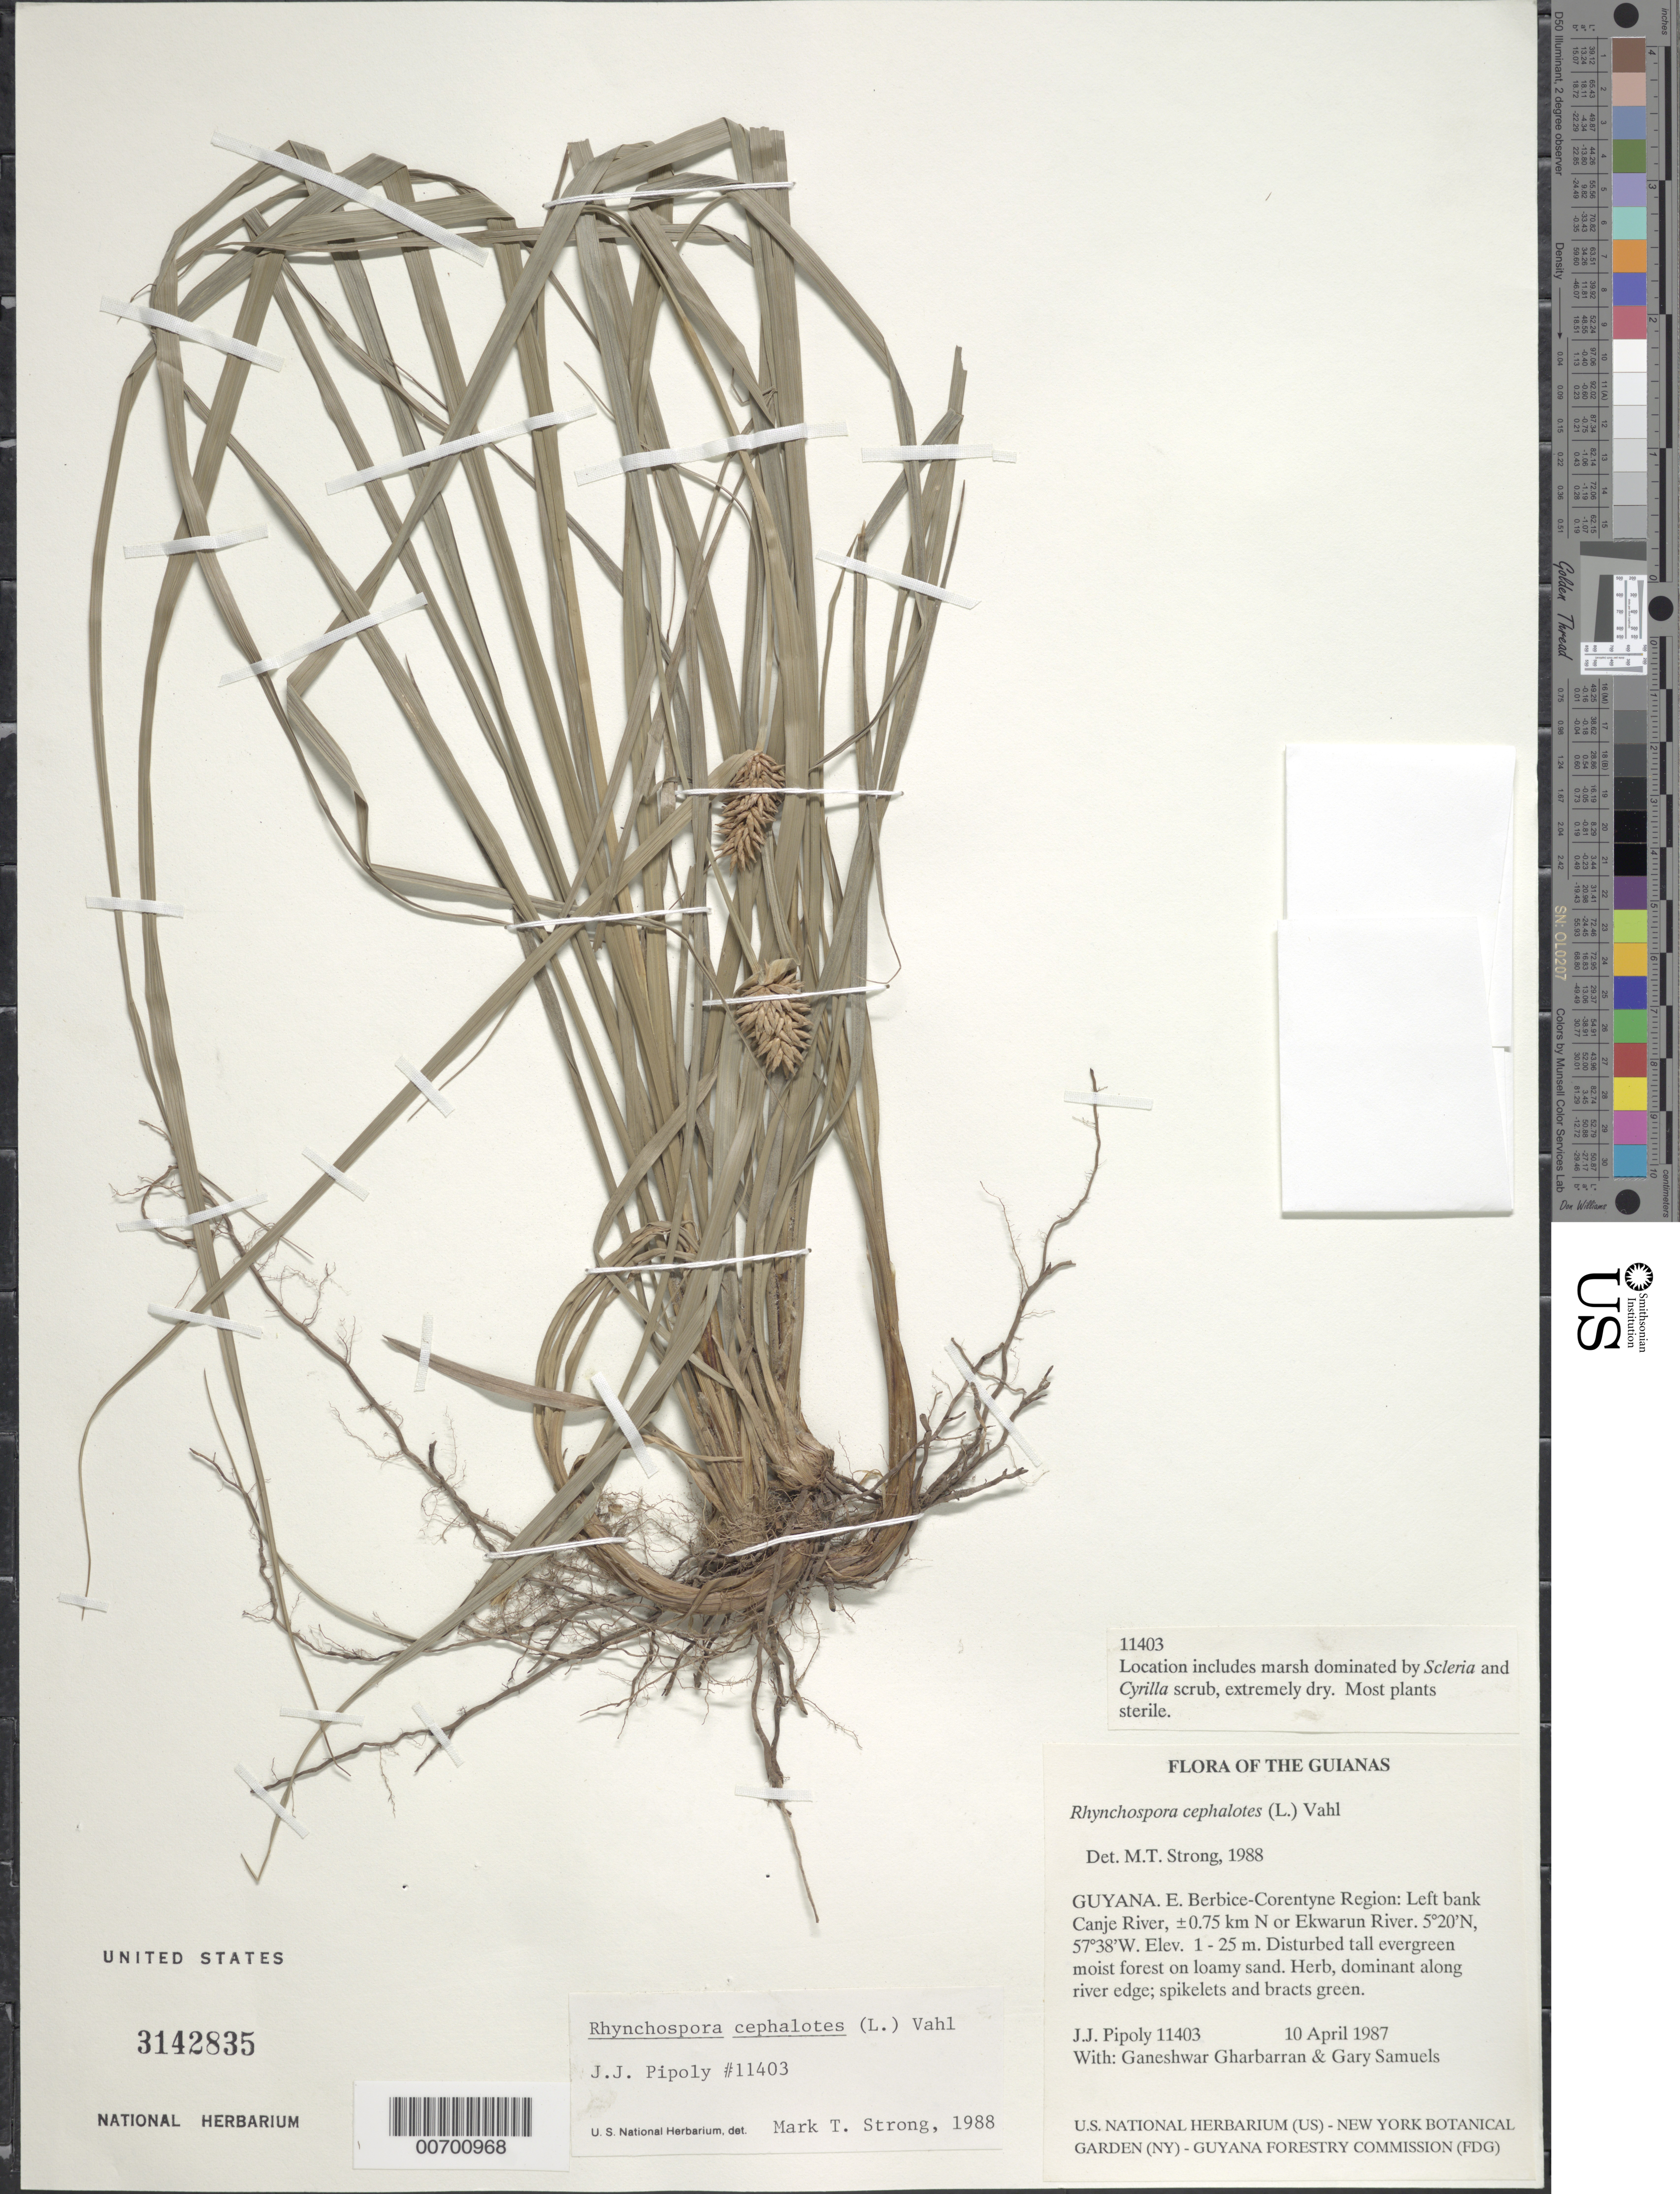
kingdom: Plantae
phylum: Tracheophyta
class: Liliopsida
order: Poales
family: Cyperaceae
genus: Rhynchospora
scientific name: Rhynchospora cephalotes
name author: (L.) Vahl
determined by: Strong, M. T., (US), Smithsonian Institution - National Museum of Natural History (UNITED STATES)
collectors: J. J. Pipoly, G. Gharbarran & G. Samuels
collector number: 11403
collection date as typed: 10 April 1987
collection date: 1987-04-10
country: Guyana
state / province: E. Berbice-Corentyne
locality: Canje River, ± 0.75 km N of Ekwarun River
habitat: Disturbed tall evergreen moist forest on loamy sand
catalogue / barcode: US 3142835